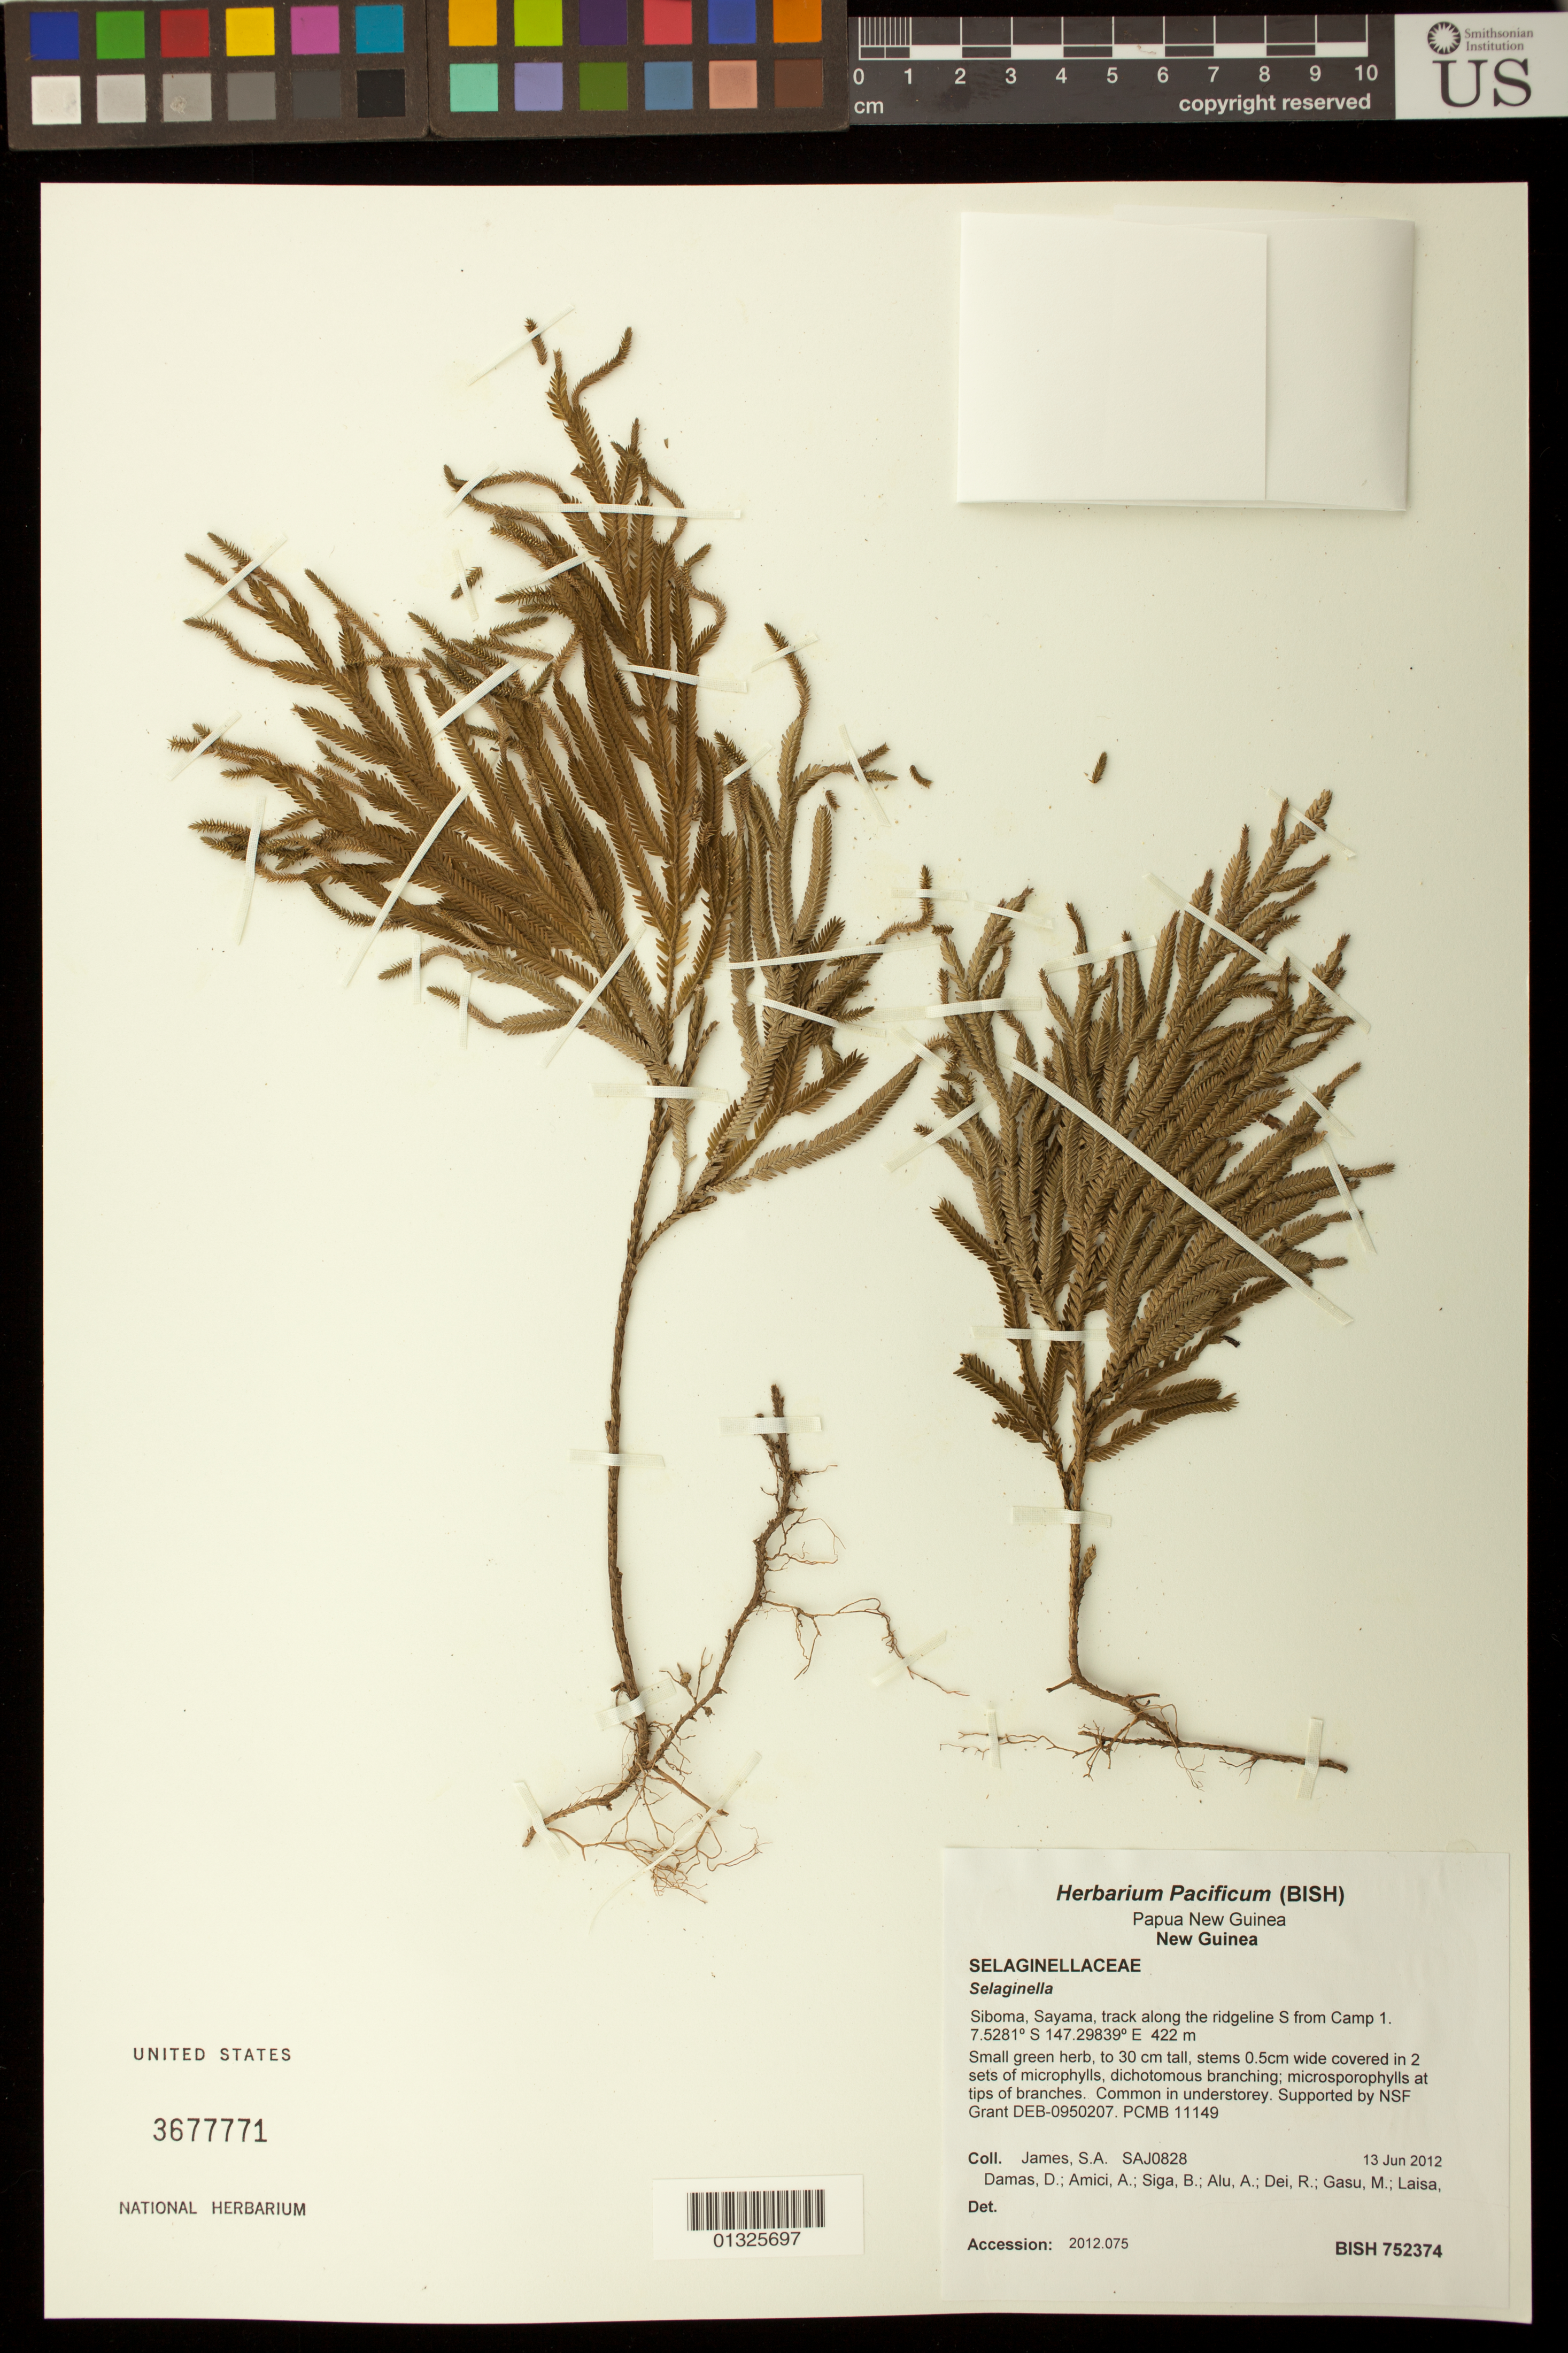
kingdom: Plantae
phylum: Tracheophyta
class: Lycopodiopsida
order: Selaginellales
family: Selaginellaceae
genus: Selaginella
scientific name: Selaginella sp.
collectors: S. James, D. Damas, A. Amici, B. Siga, A. Alu, R. Dei, M. Gasu & -. Laisa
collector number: SAJ0828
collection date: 2012-06-13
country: Papua New Guinea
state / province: New Guinea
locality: Siboma, Sayama, track along the ridgeline S from Camp 1.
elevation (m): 422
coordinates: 7.5281 S, 147.29839 E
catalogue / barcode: US 3677771